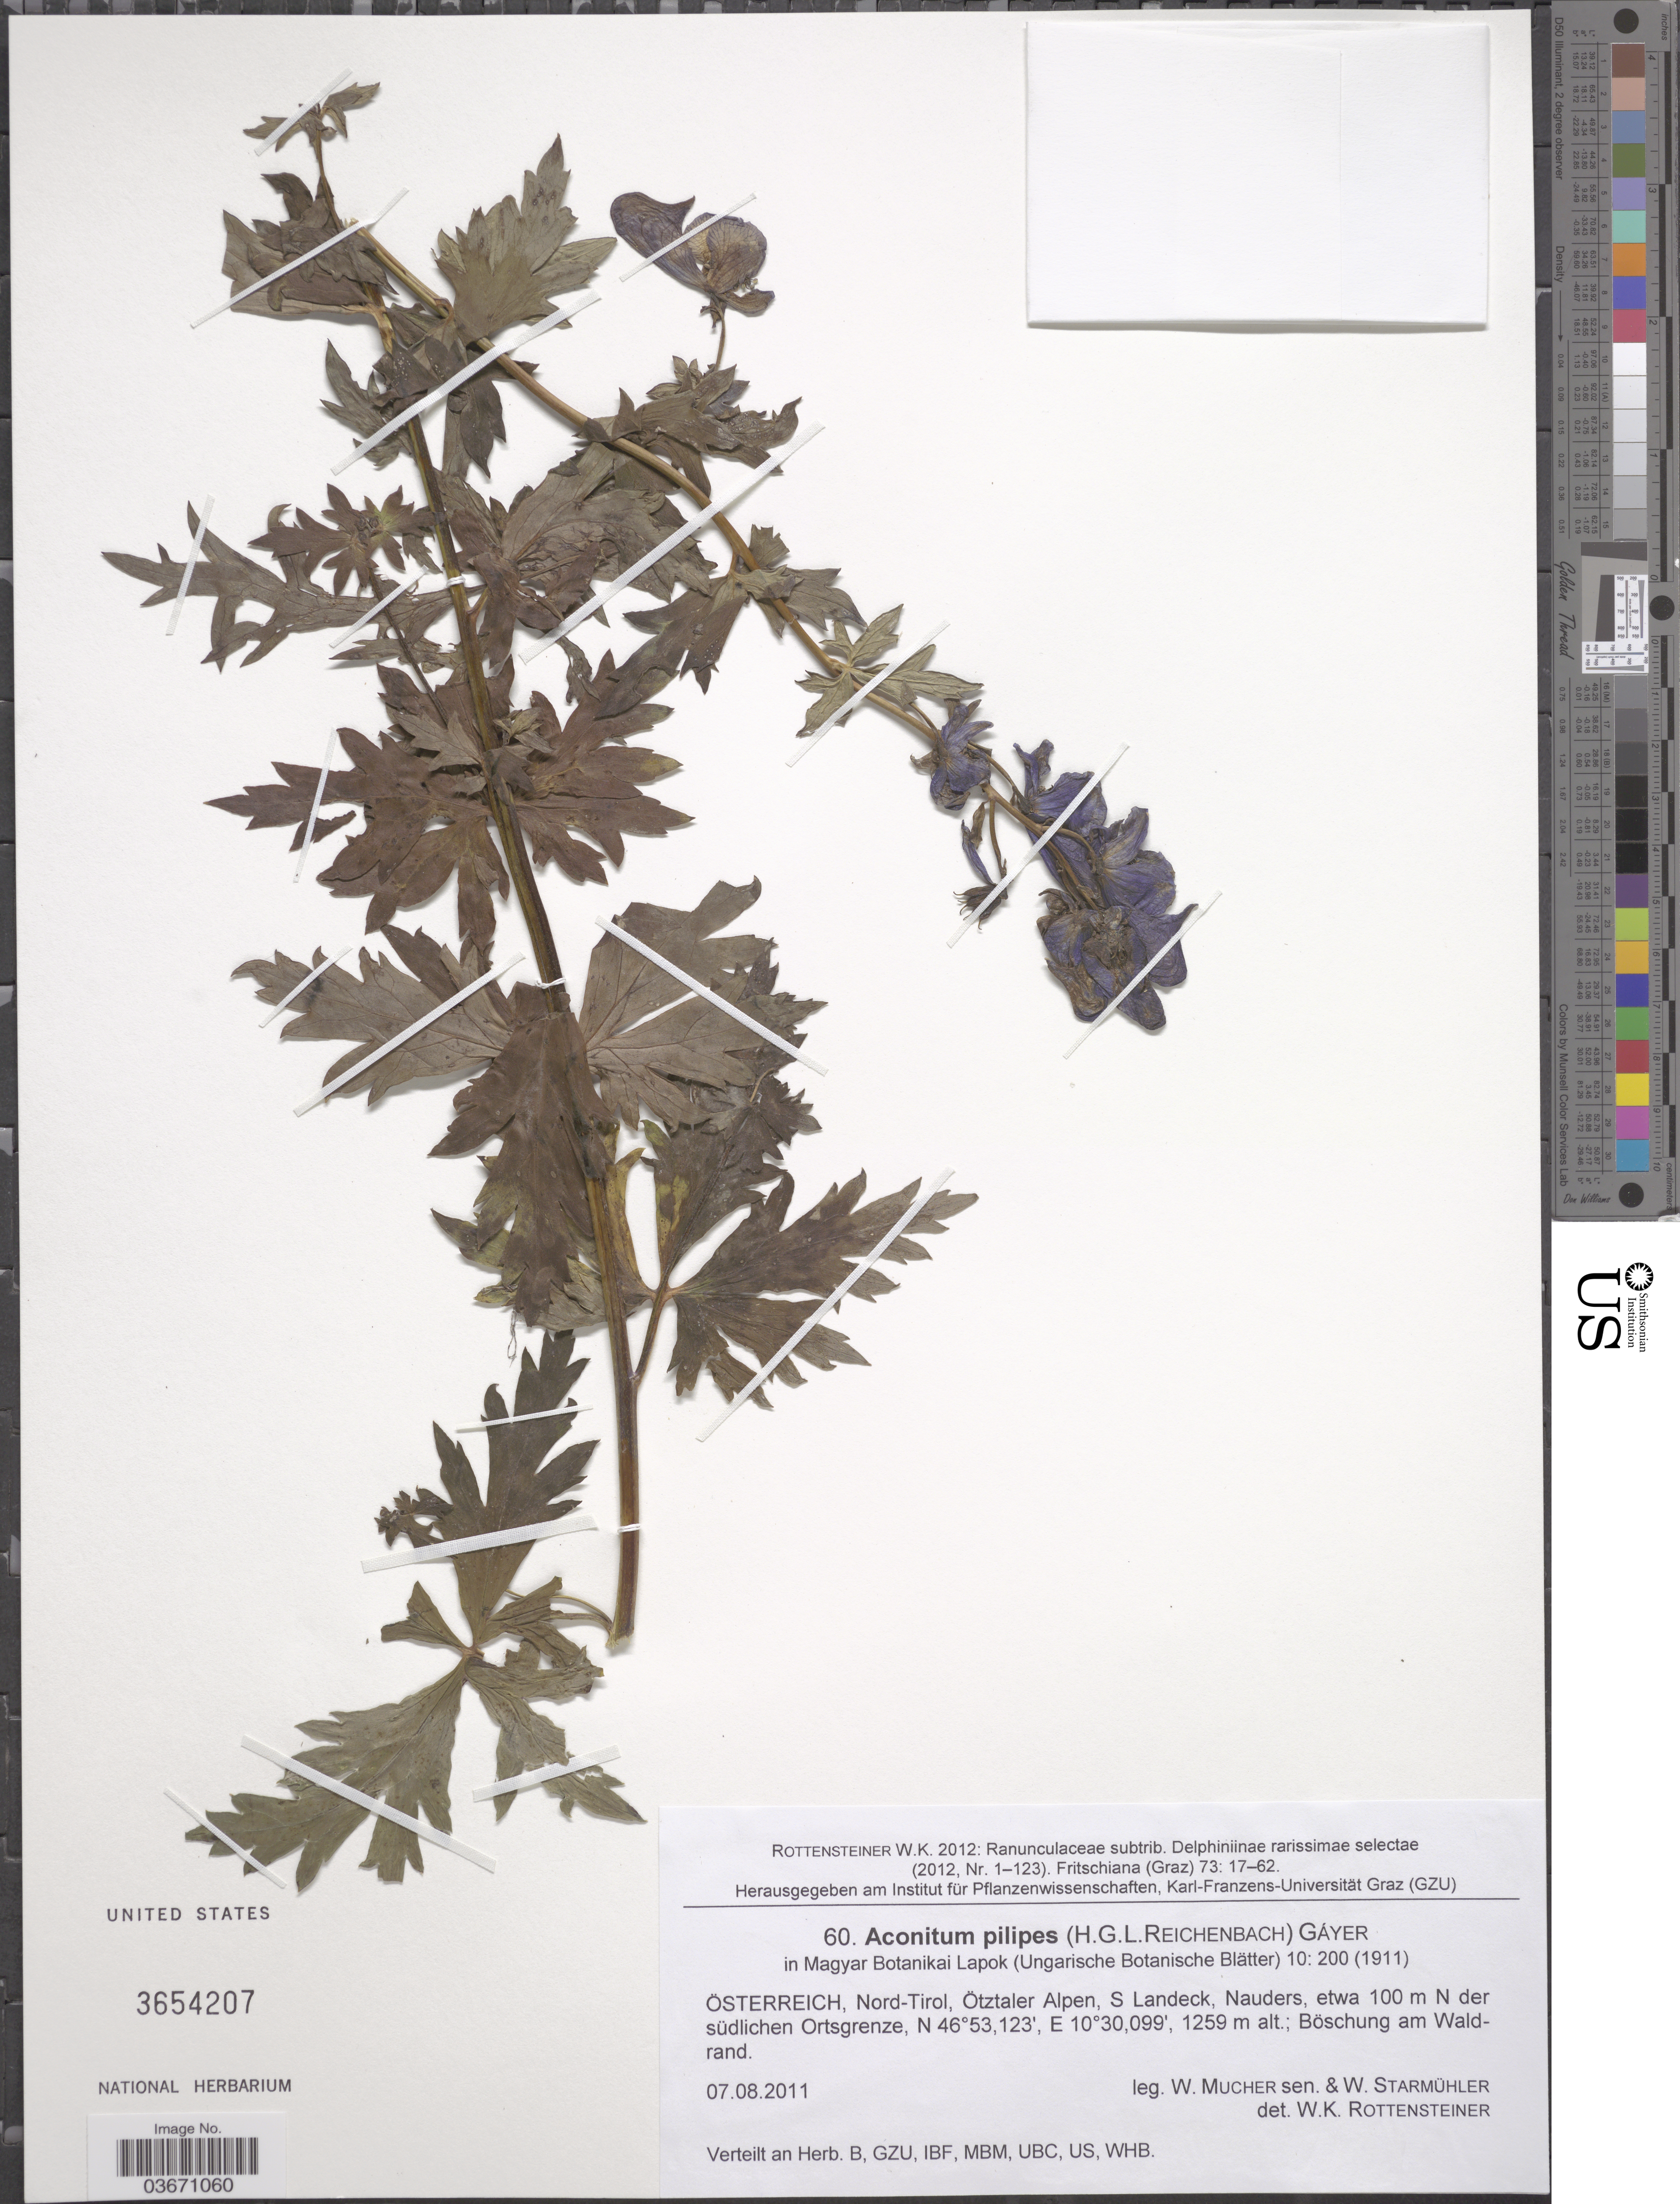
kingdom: Plantae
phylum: Tracheophyta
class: Magnoliopsida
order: Ranunculales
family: Ranunculaceae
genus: Aconitum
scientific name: Aconitum x pilipes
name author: (Rchb.) Gáyer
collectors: W. Mucher & W. Starmühler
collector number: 60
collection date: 2011-08-07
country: Austria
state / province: Tirol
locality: Österreich, Nord-Tirol, Ötztaler Alpen, S Landeck, Nauders, etwa 100 m N der südlichen Ortsgrenze.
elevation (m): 1259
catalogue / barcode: US 3654207